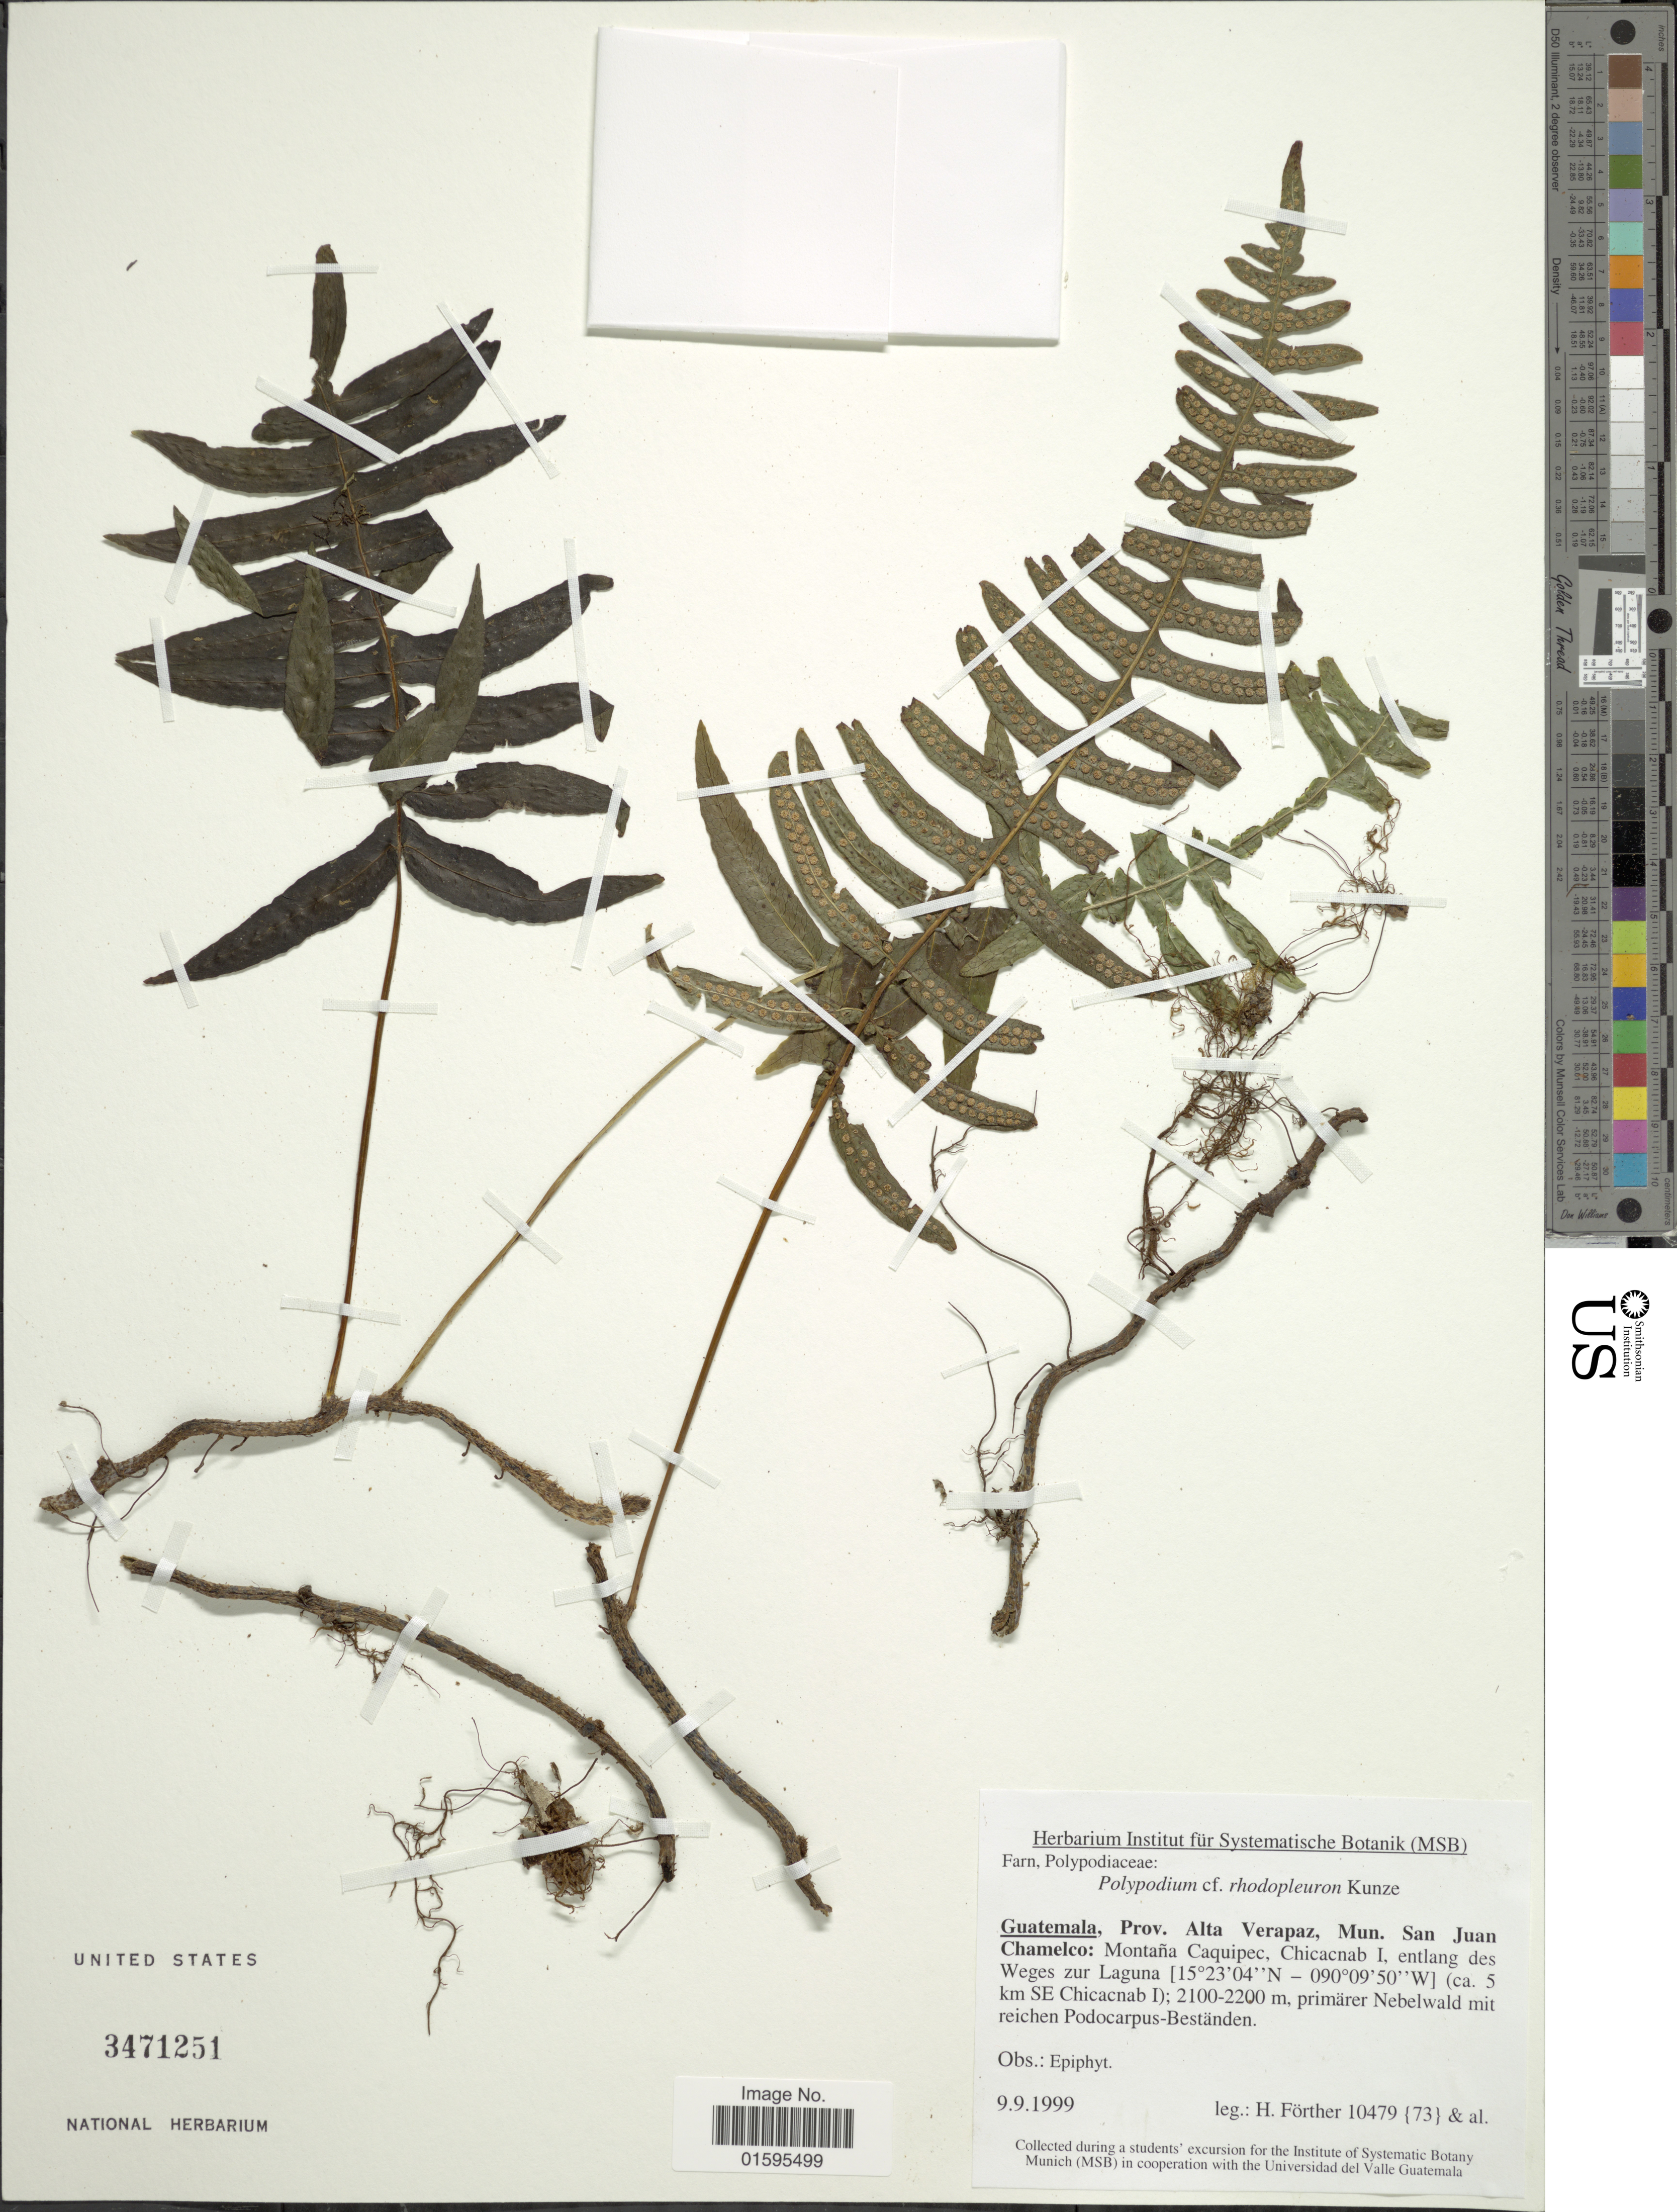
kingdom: Plantae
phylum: Tracheophyta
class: Polypodiopsida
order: Polypodiales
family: Polypodiaceae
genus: Polypodium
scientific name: Polypodium rhodopleuron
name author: Kunze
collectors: H. Förther & et al.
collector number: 10479/73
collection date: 1999-09-09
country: Guatemala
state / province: Alta Verapaz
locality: Prov. Alta Verapaz, Mun. San Juan Chamelco: Montana Caquipec, Chicacnab I, entlang des Weges zur Laguna, Ca 5 km SE Chicacnab I).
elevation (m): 2100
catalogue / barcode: US 3471251